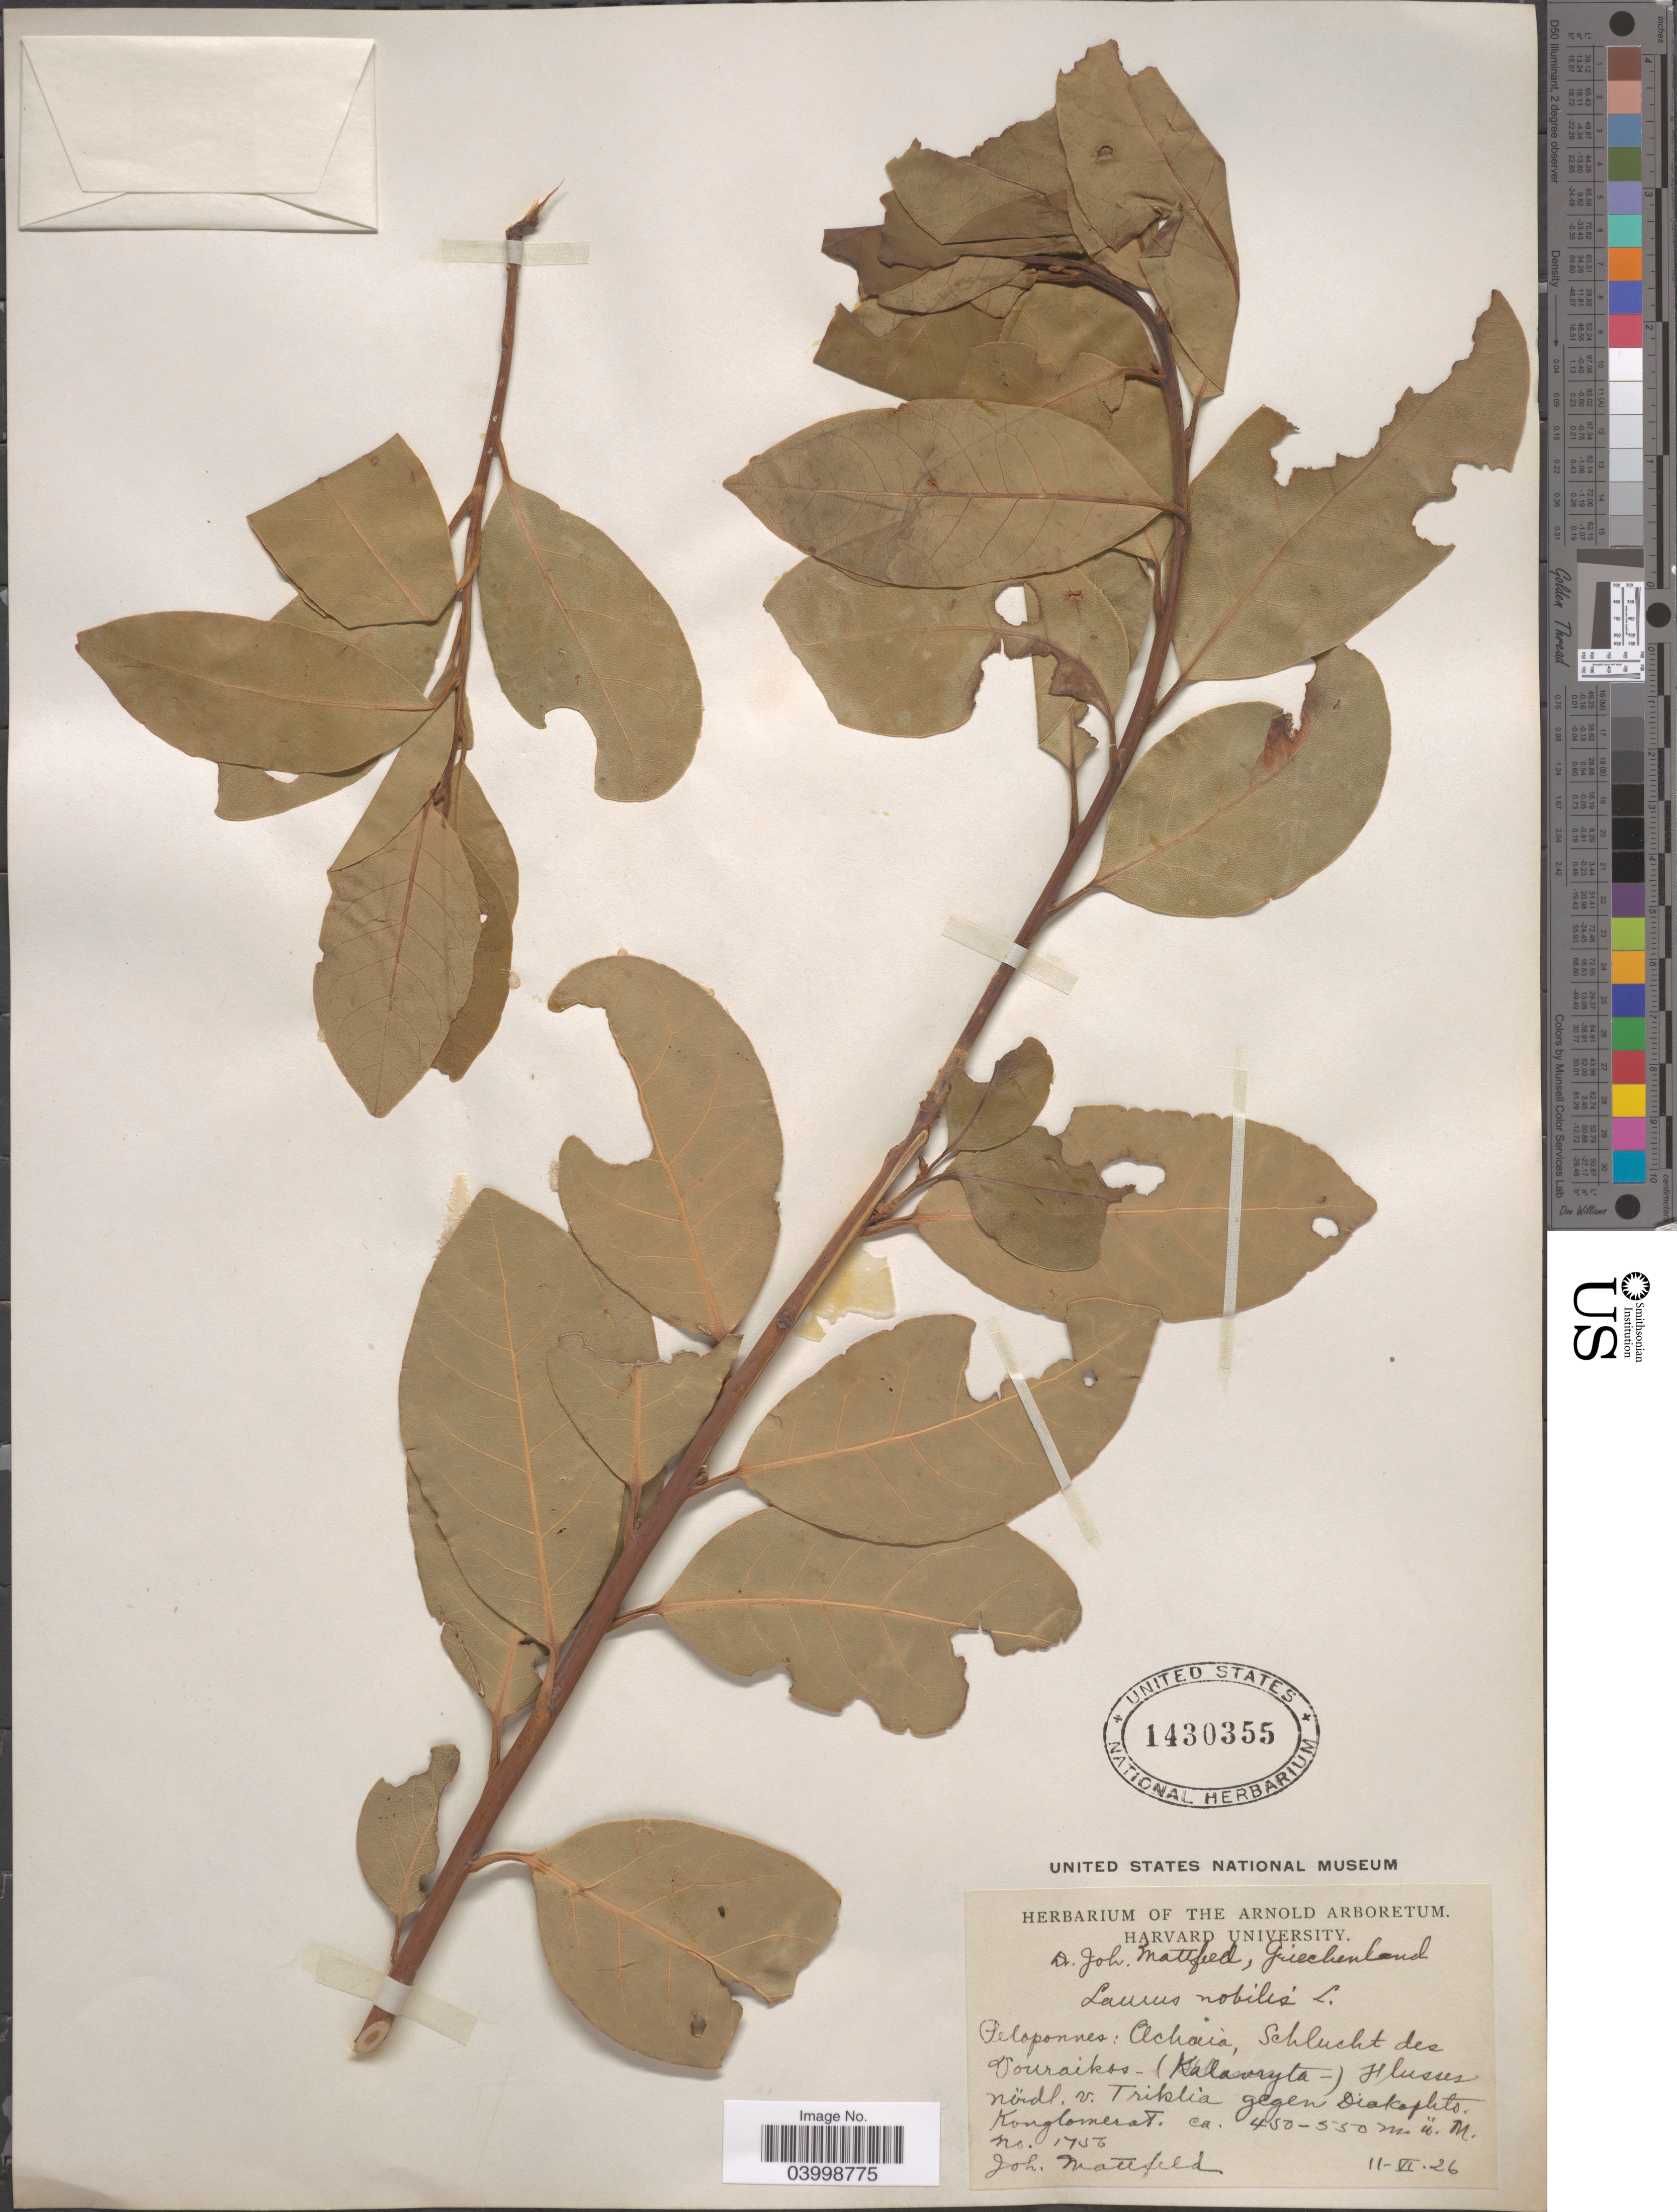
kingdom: Plantae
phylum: Tracheophyta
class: Magnoliopsida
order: Laurales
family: Lauraceae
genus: Laurus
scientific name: Laurus nobilis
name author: L.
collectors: J. Mattfeld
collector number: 1756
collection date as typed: Transcribed d/m/y: 11/6/26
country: Greece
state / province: Peloponnese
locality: Achaia, Schlucht des Vouraikos - (Kalavryta-) Hlusses nüidl. v. Triklia gegen Diakophto Konglomerat.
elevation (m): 450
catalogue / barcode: US 1430355